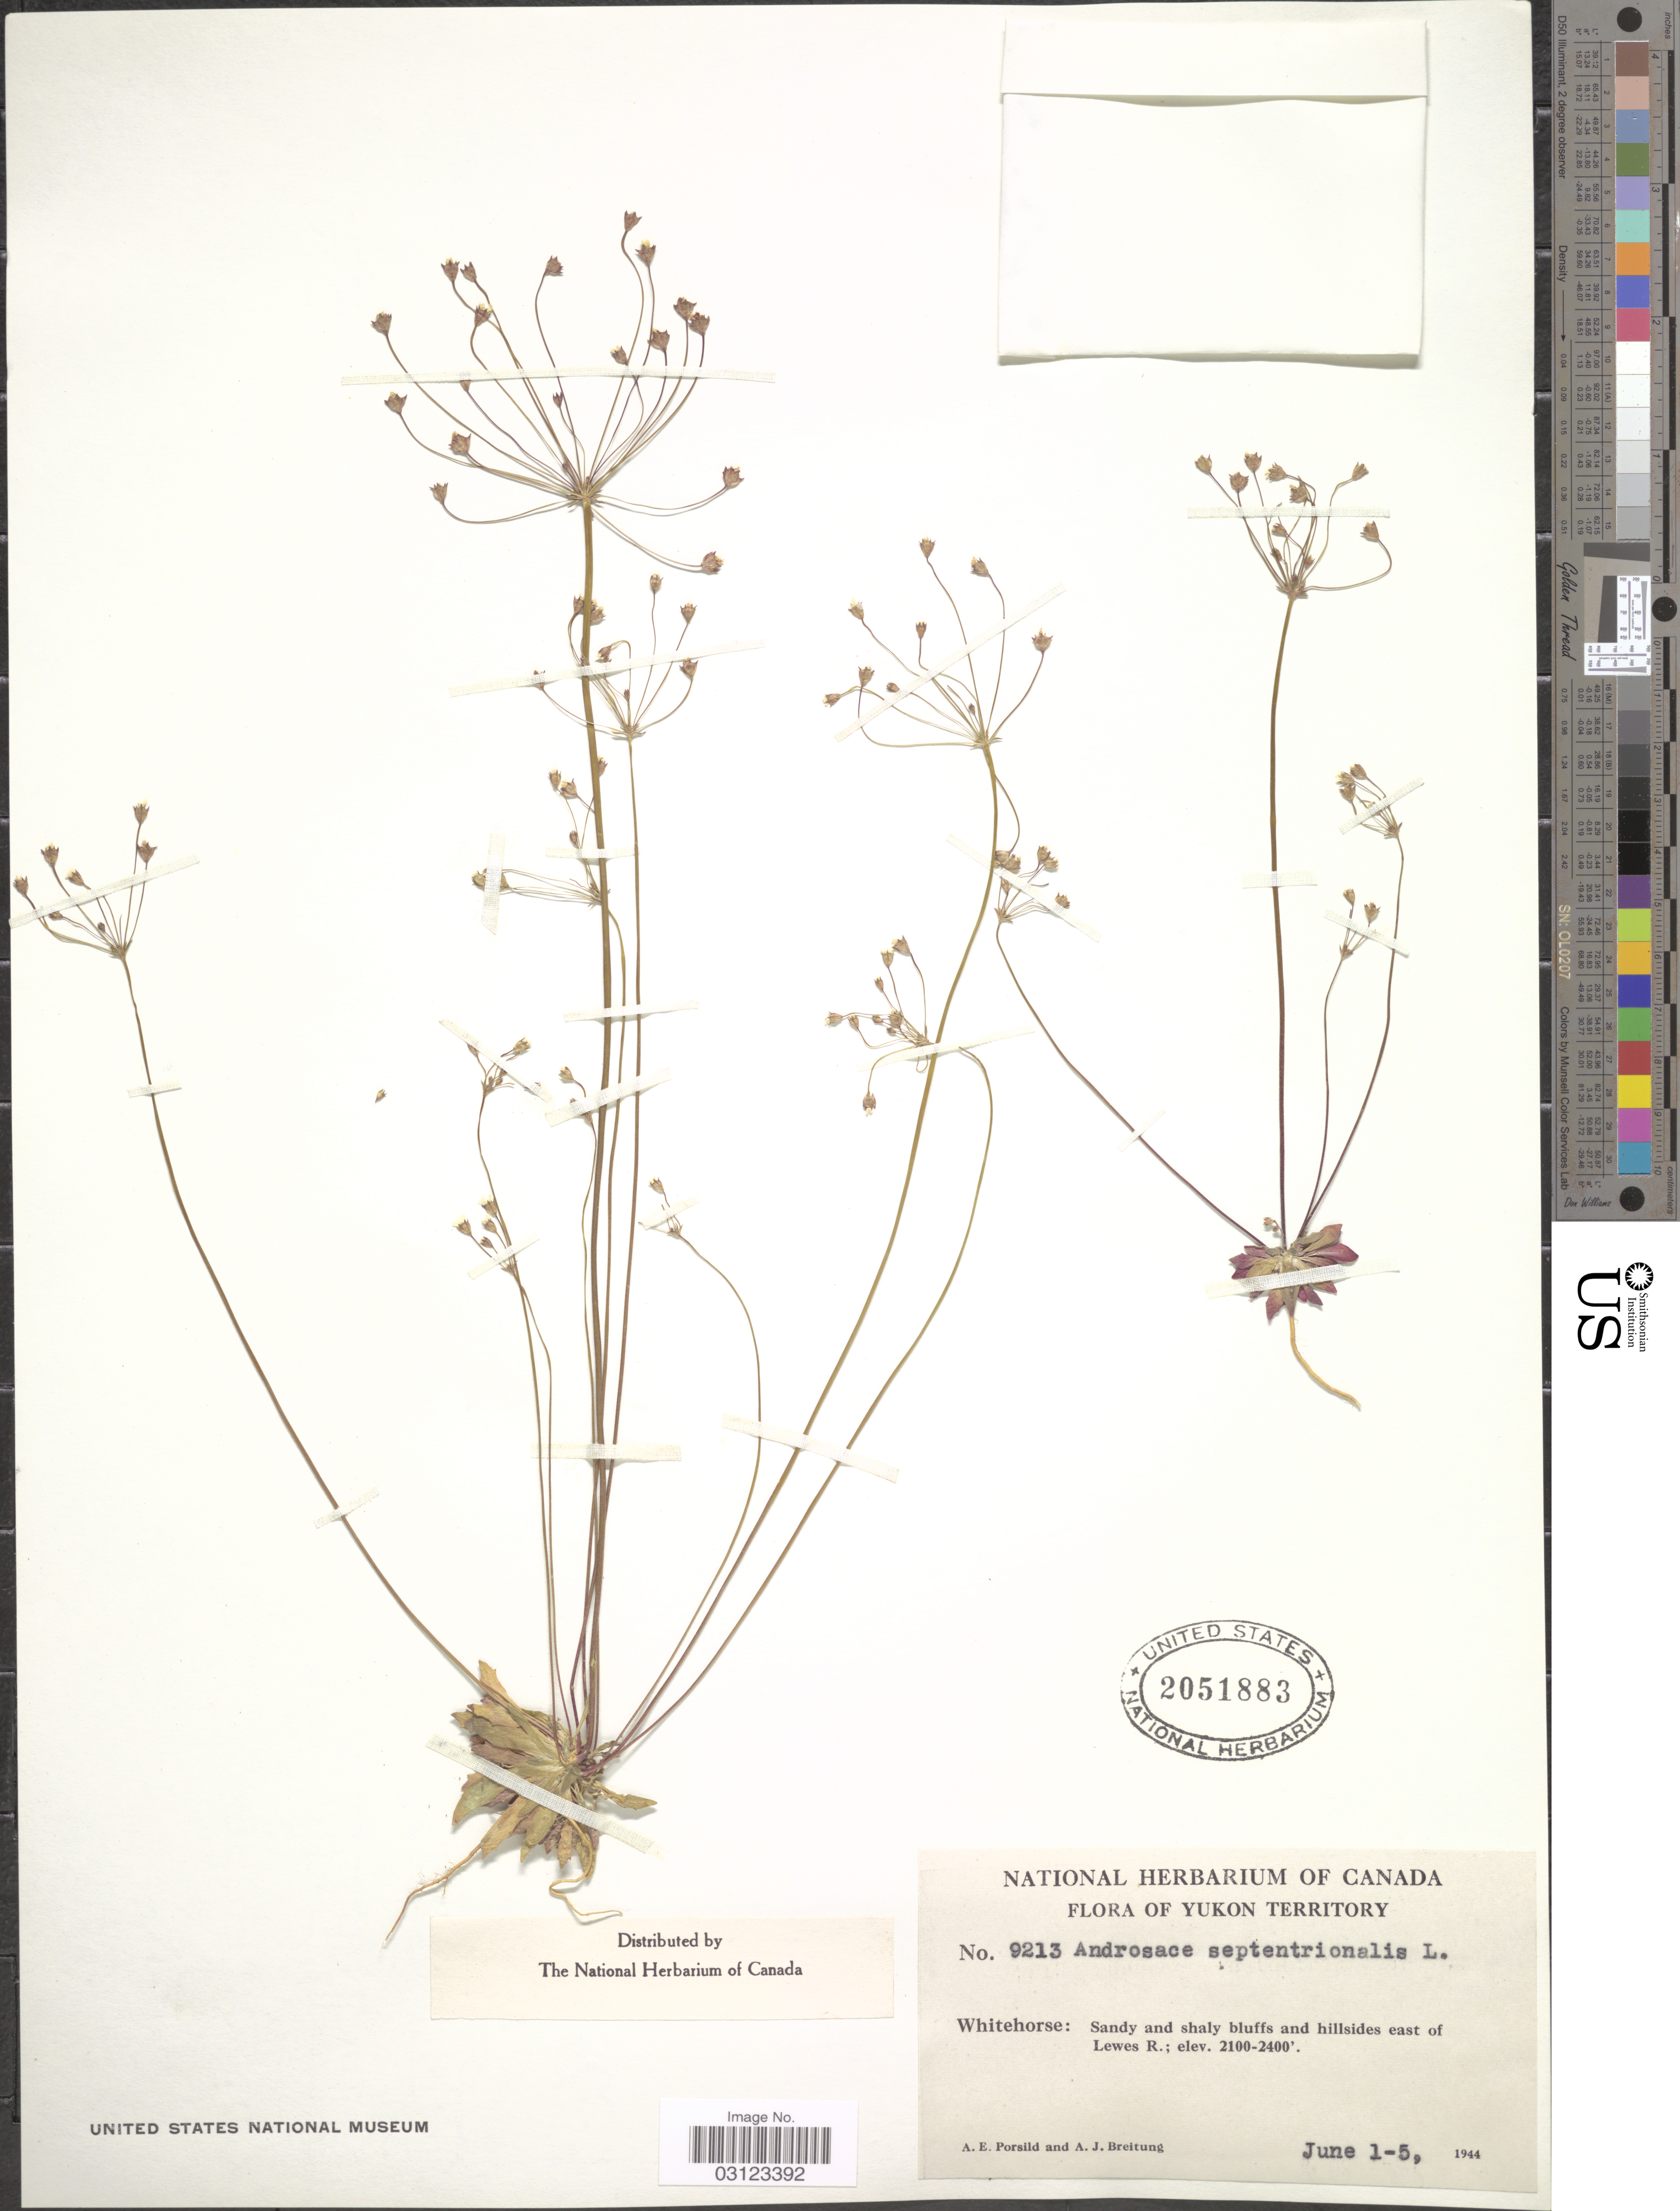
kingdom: Plantae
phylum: Tracheophyta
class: Magnoliopsida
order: Ericales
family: Primulaceae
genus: Androsace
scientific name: Androsace septentrionalis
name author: L.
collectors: A. E. Porsild & A. Breitung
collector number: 9213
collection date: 1944-06-01/1944-06-05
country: Canada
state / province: Yukon Territory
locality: Whitehorse: Sandy and shaly bluffs and hillsides east of Lewes R.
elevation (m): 640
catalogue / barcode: US 2051883